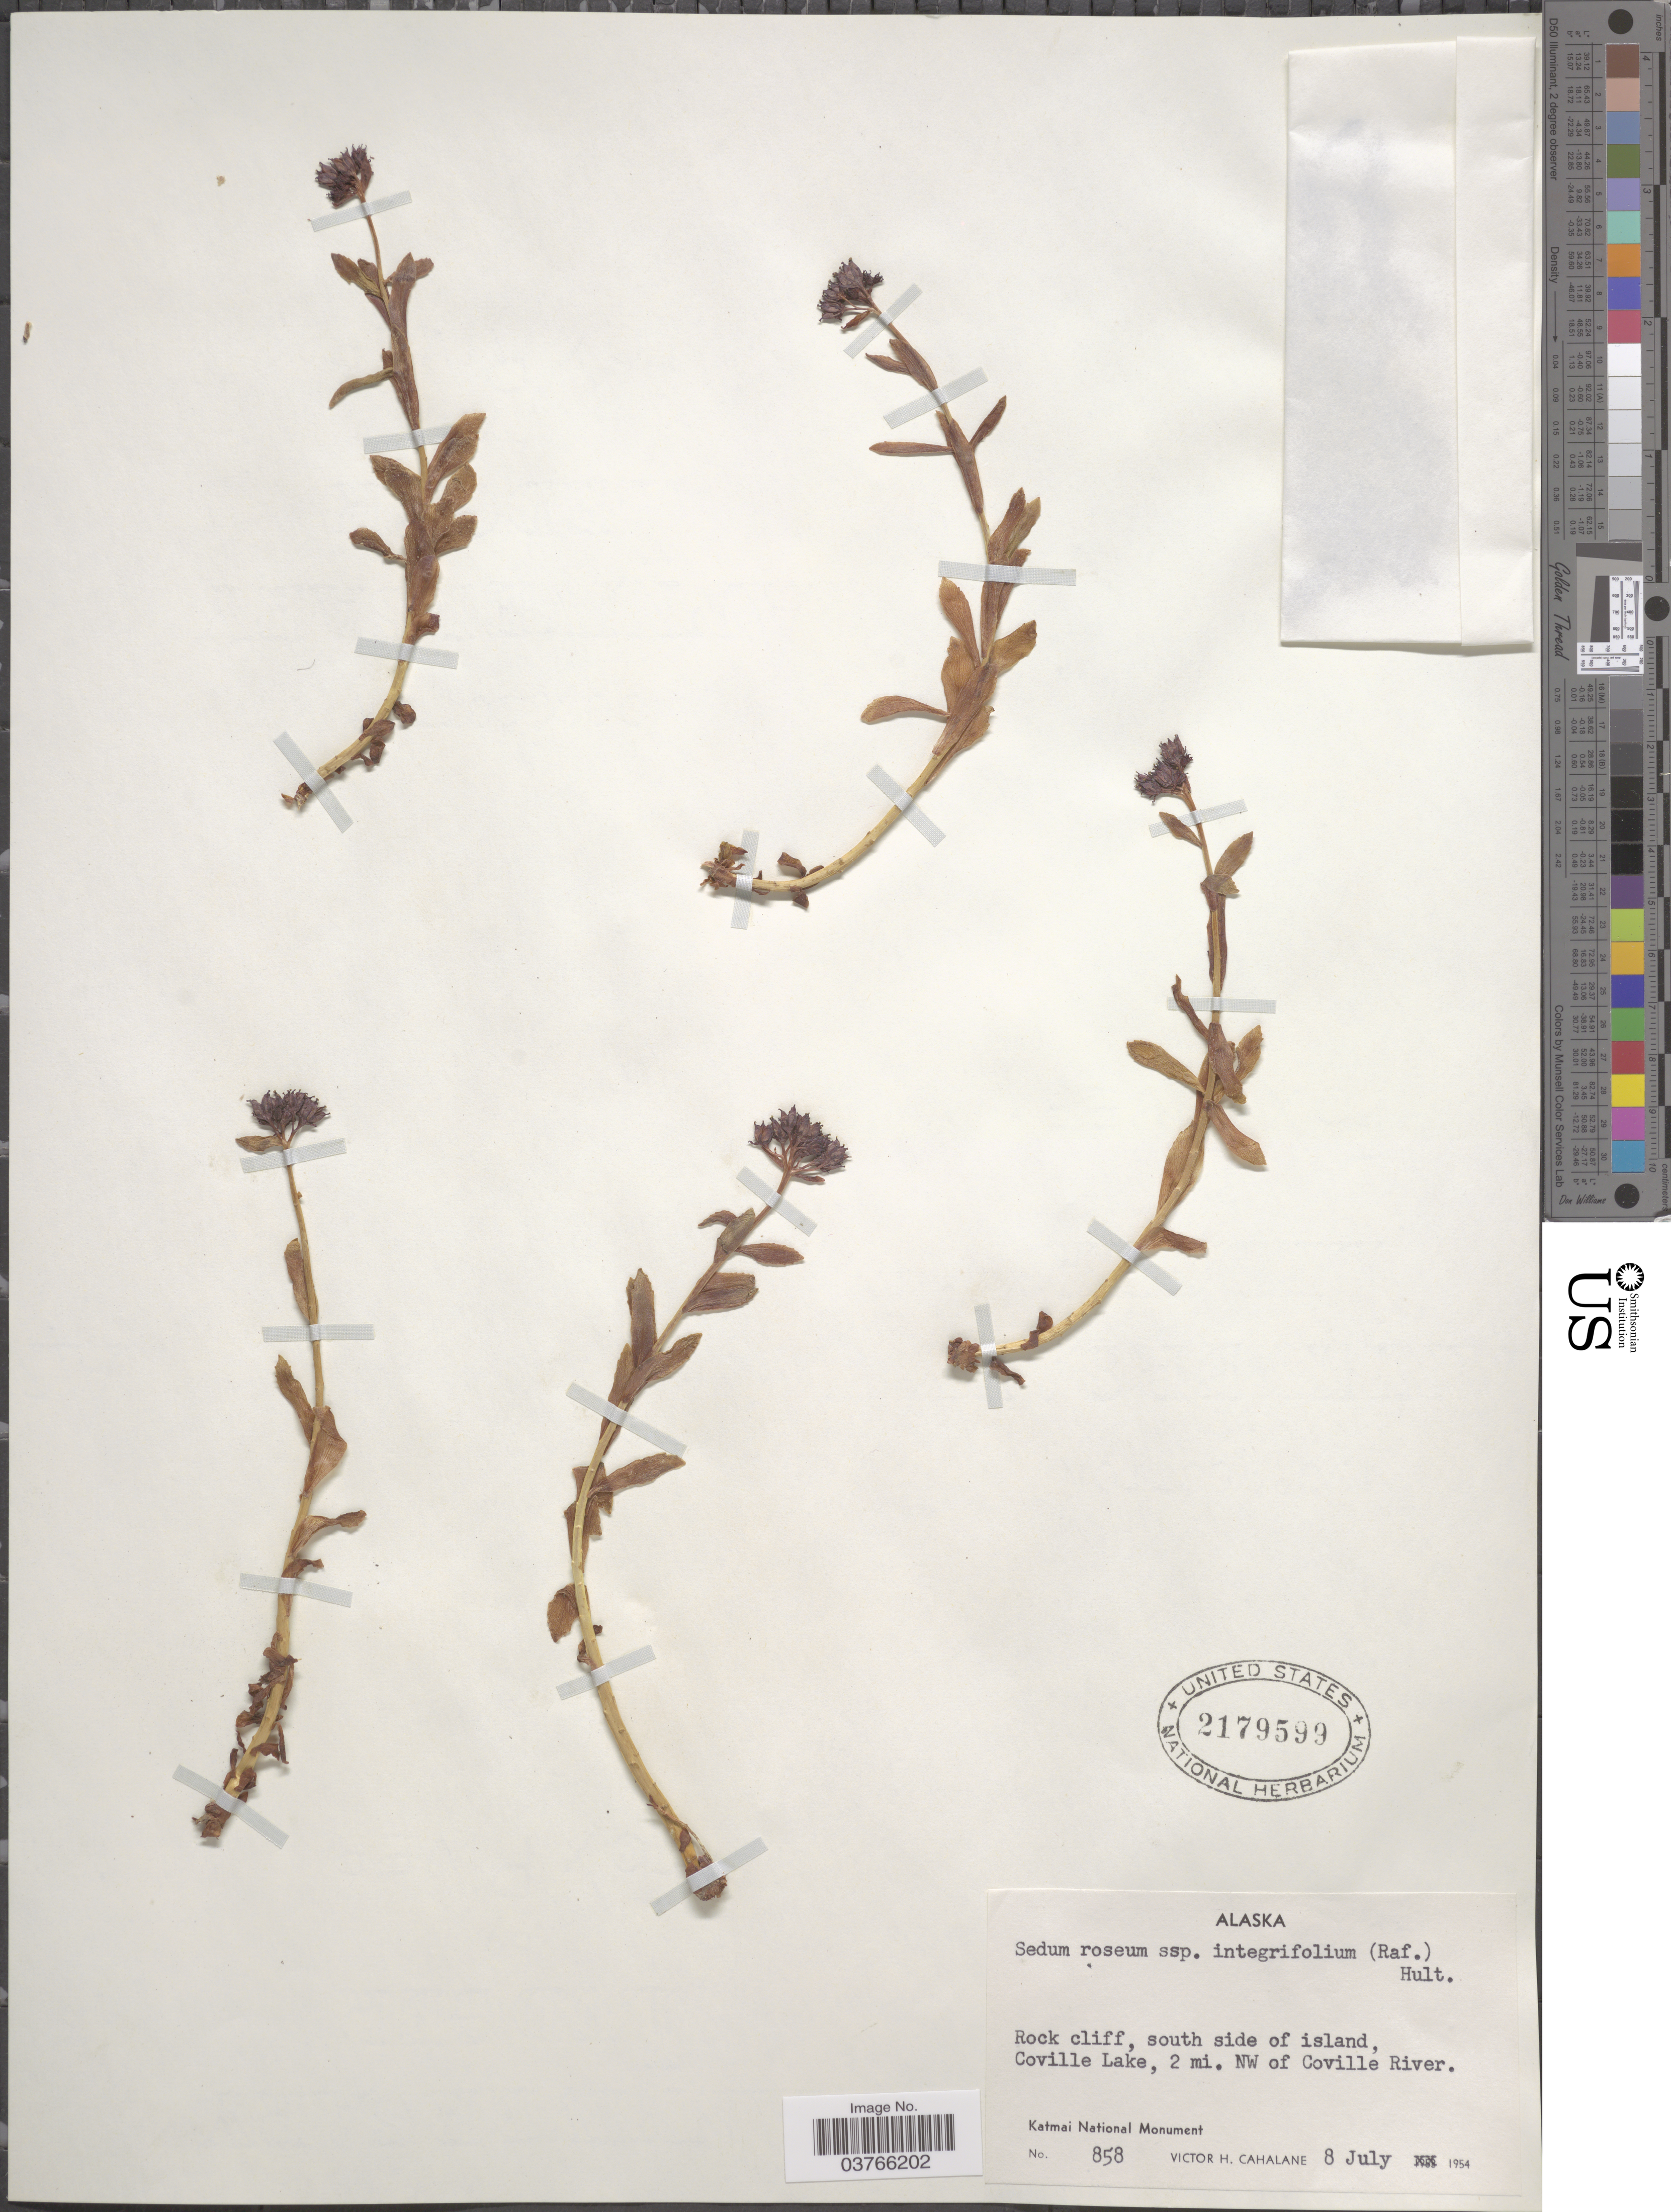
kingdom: Plantae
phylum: Tracheophyta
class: Magnoliopsida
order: Saxifragales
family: Crassulaceae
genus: Rhodiola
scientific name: Rhodiola integrifolia subsp. integrifolia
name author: Raf.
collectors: V. Cahalane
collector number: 858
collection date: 1954-07-08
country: United States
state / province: Alaska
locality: Rock cliff, south side of island, Coville Lake, 2 mi. NW of Coville River. Katmai National Monument.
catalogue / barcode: US 2179599